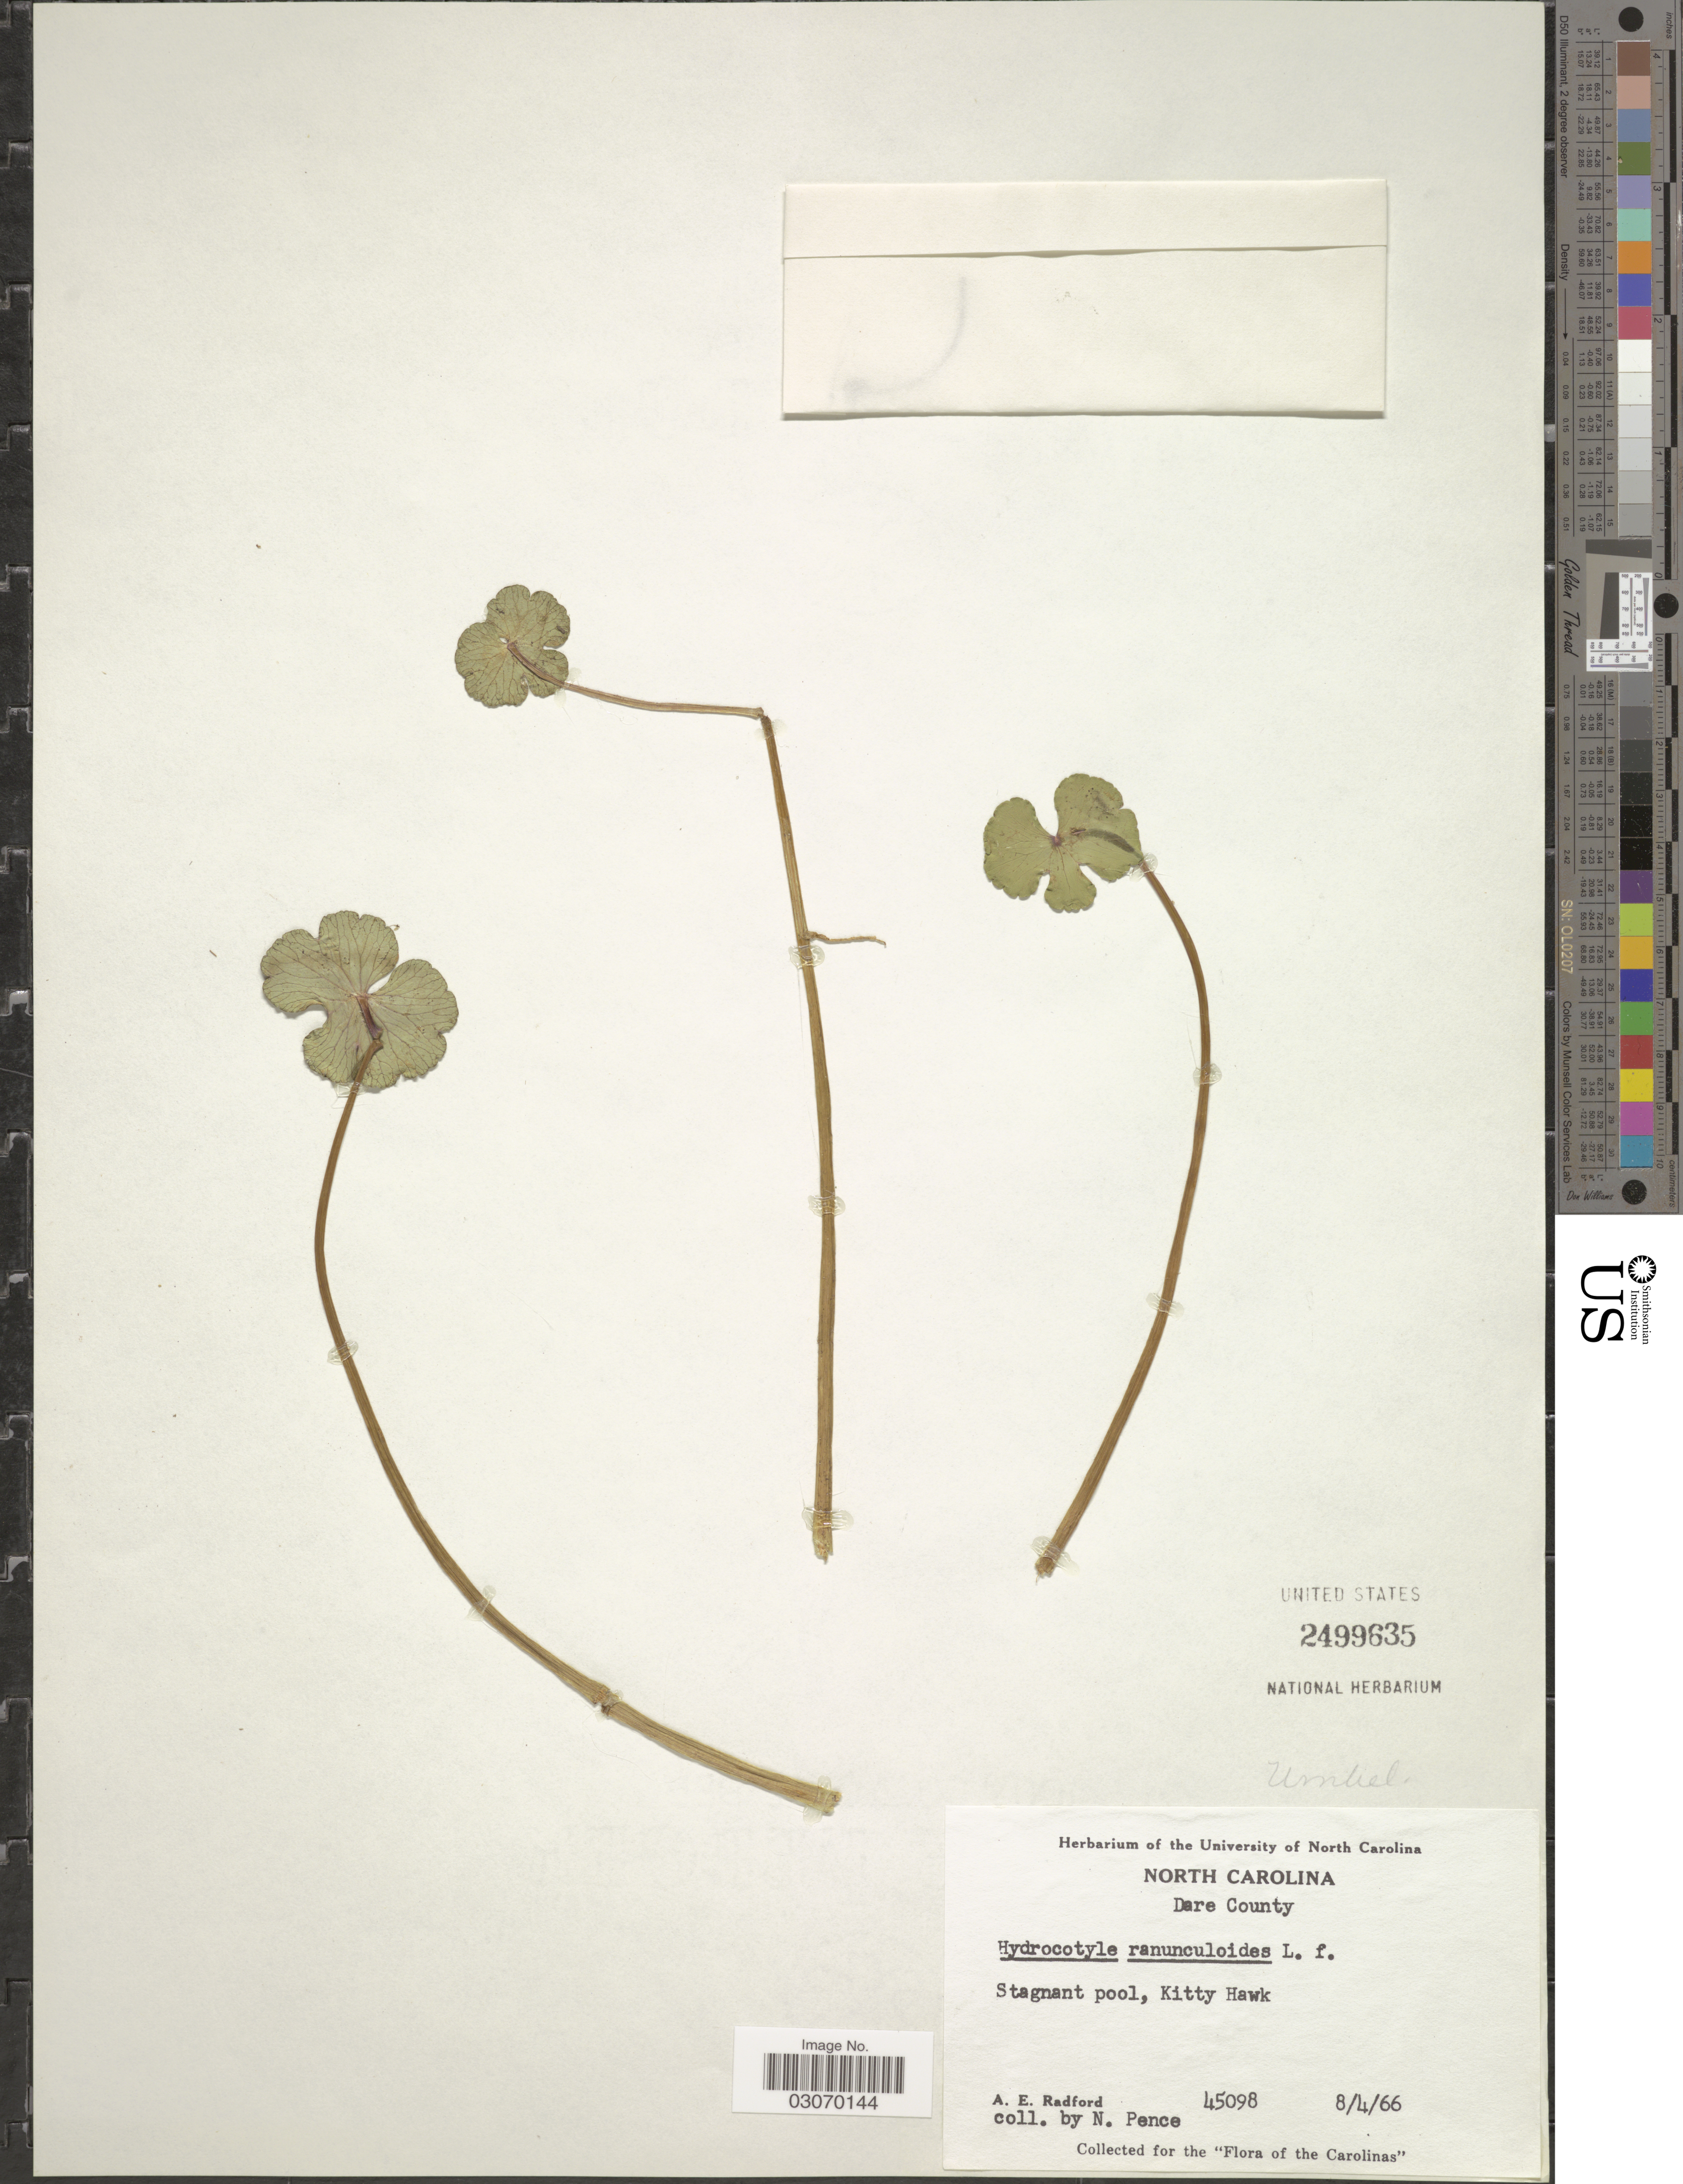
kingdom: Plantae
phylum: Tracheophyta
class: Magnoliopsida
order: Apiales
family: Araliaceae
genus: Hydrocotyle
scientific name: Hydrocotyle ranunculoides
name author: L. f.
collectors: N. Pence & A. E. Radford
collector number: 45098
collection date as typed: Transcribed d/m/y: 4/8/66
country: United States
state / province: North Carolina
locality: Dare County. Stagnant pool, Kitty Hawk.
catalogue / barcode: US 2499635